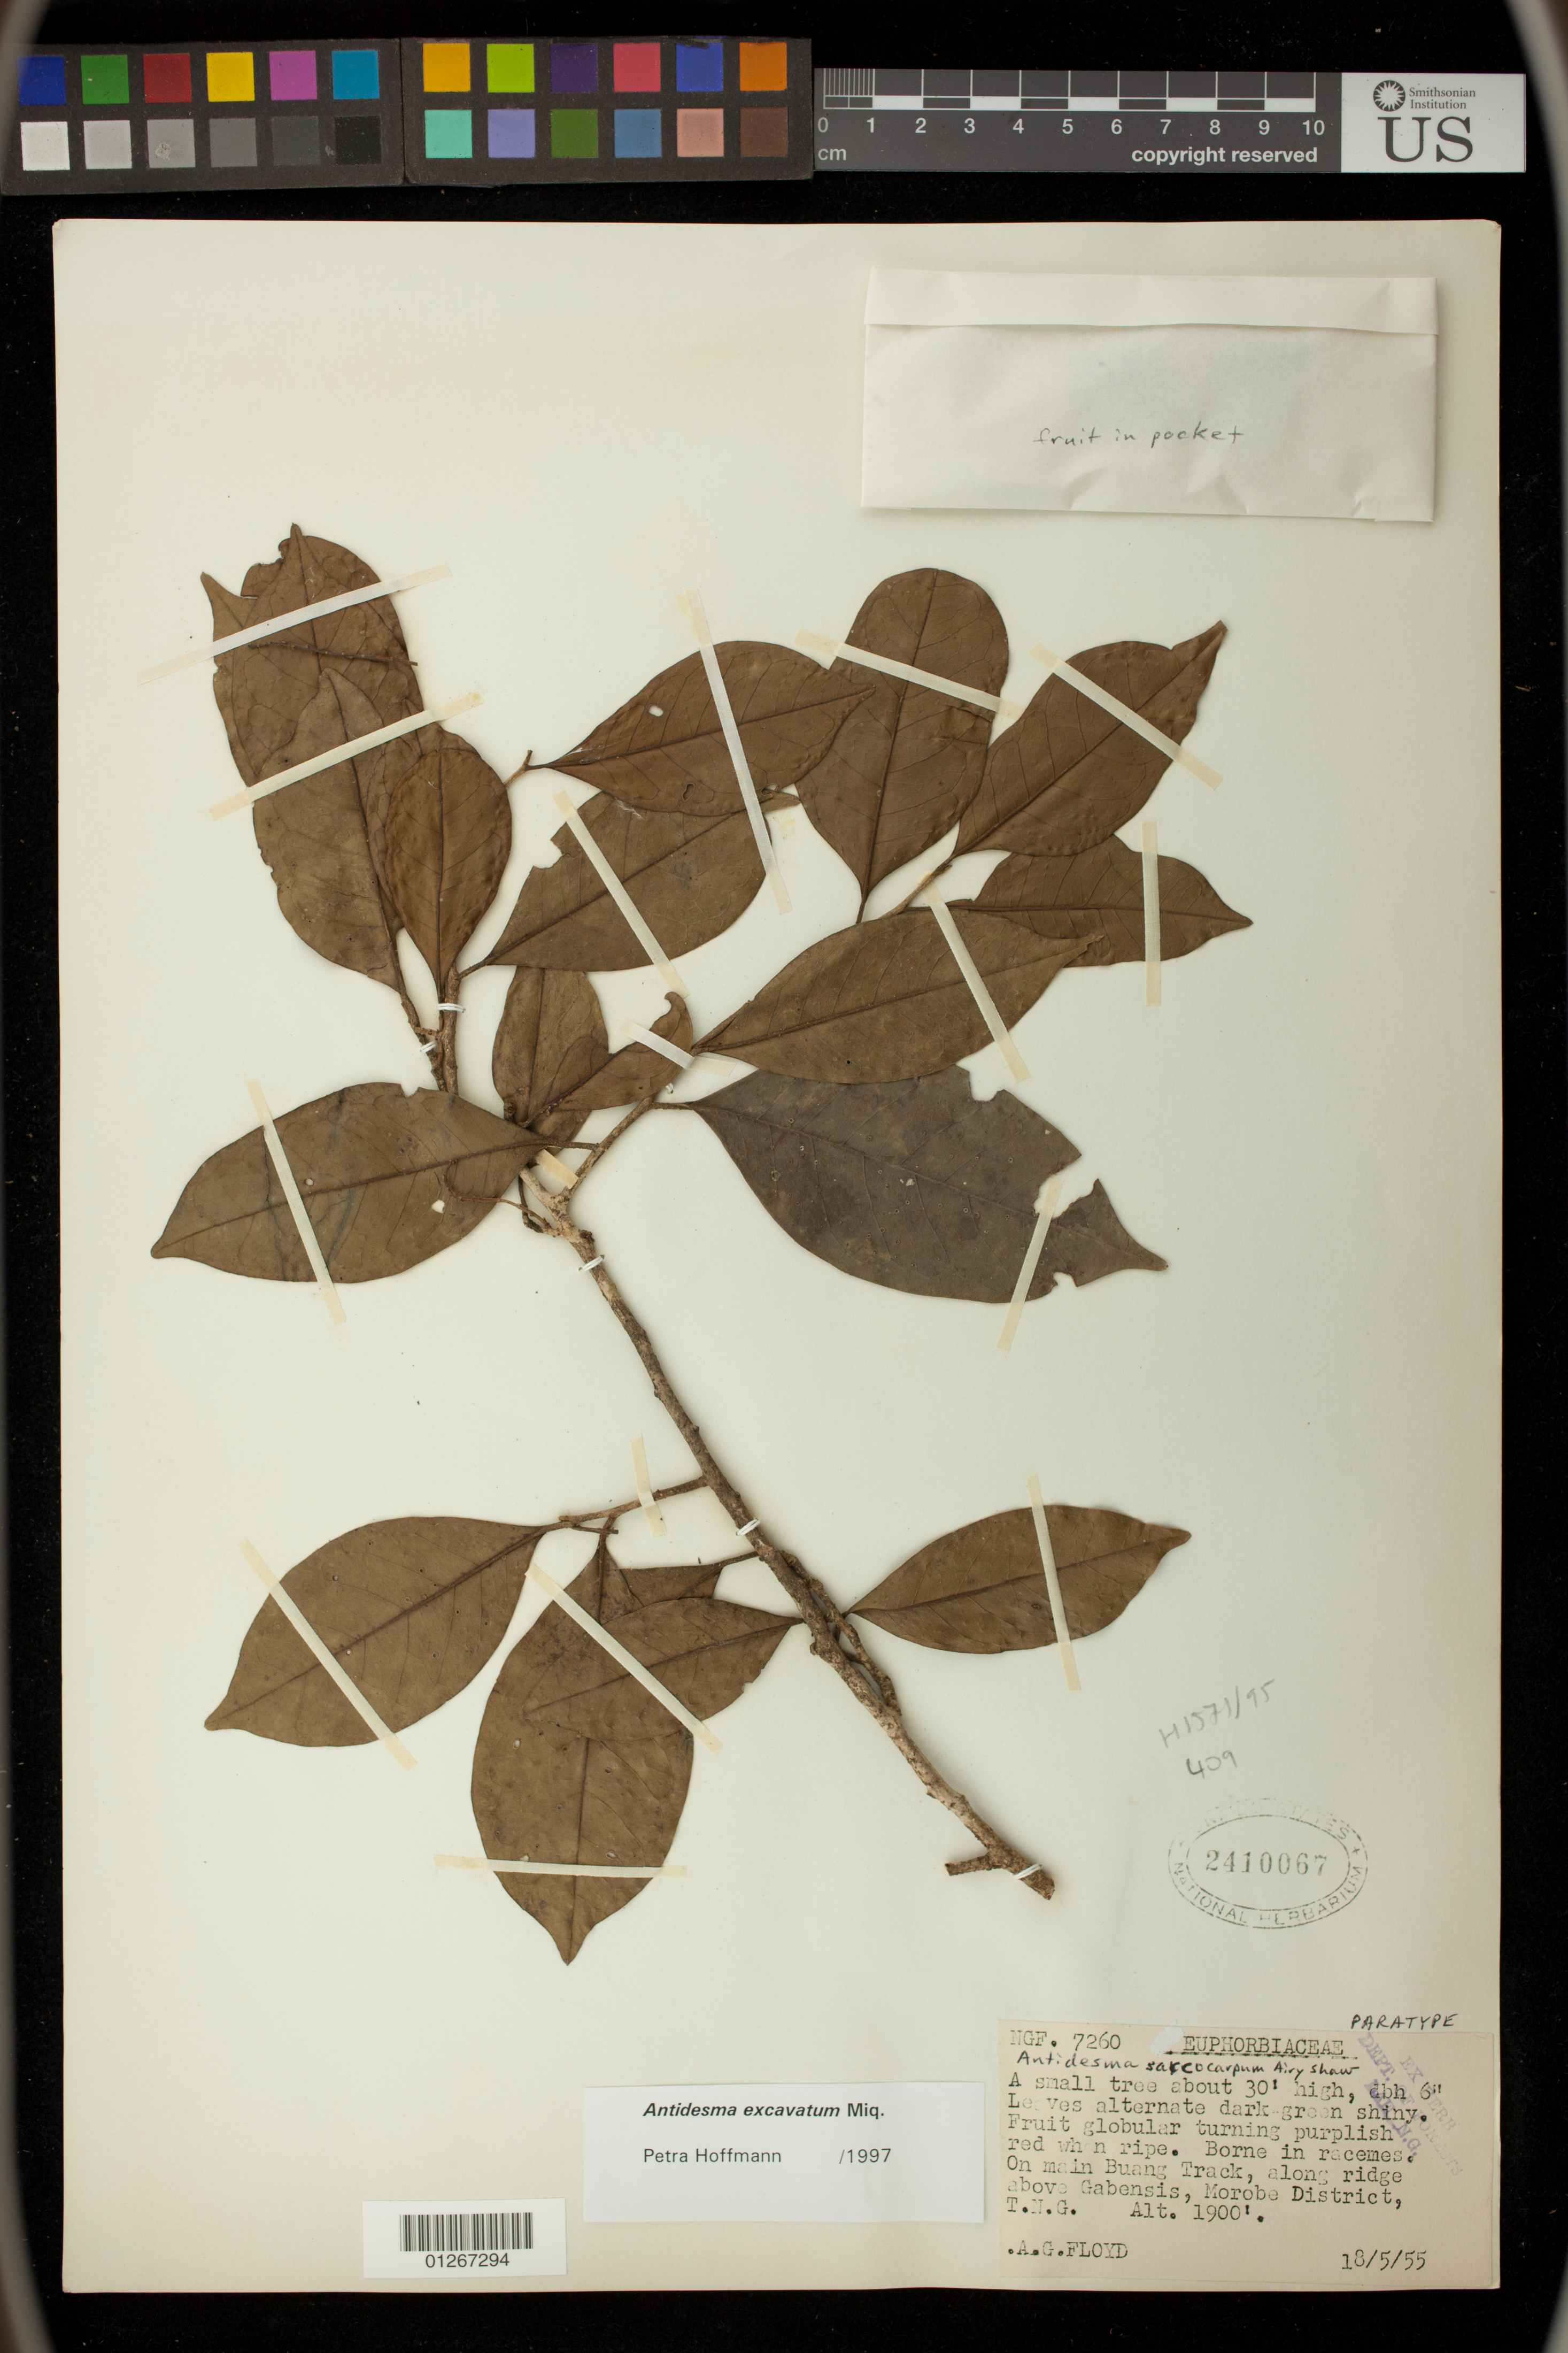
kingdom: Plantae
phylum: Tracheophyta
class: Magnoliopsida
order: Malpighiales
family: Phyllanthaceae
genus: Antidesma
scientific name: Antidesma excavatum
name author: Miq.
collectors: A. G. Floyd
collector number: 7260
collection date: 1955-05-18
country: Papua New Guinea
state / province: Morobe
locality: On main Buang Track, along ridge above Gabensis, T. N. G.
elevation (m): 579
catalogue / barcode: US 2410067